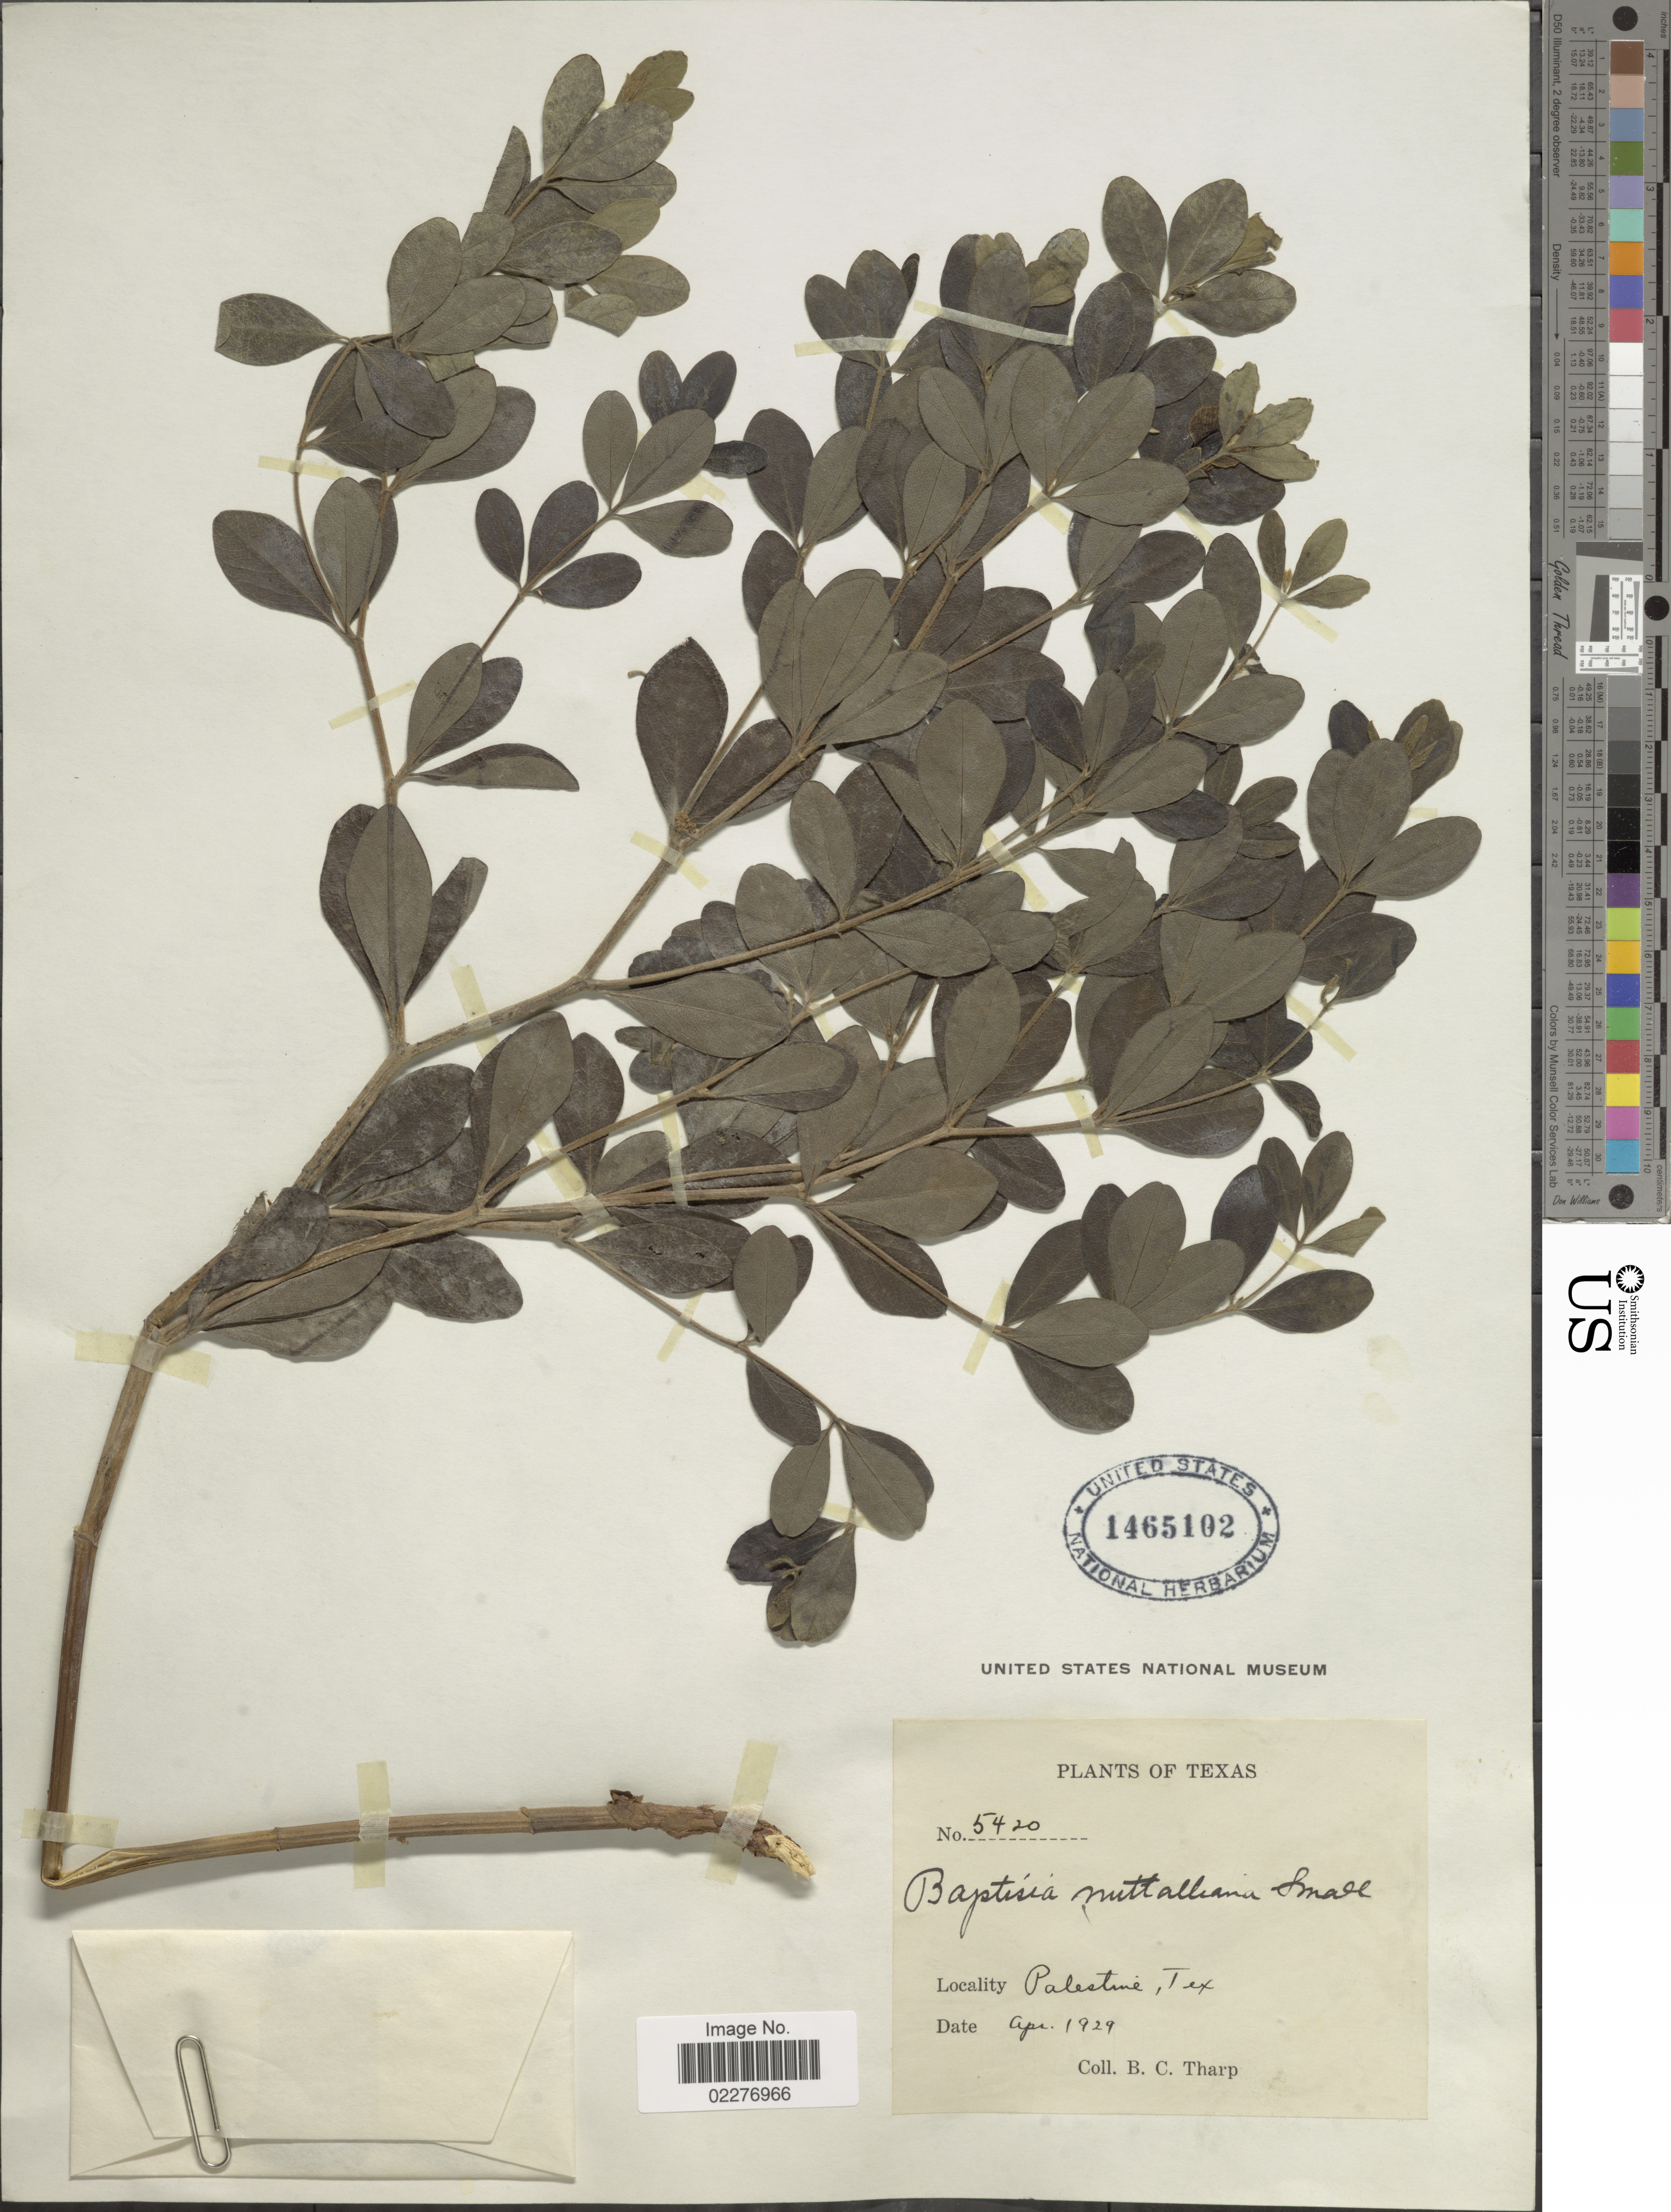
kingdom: Plantae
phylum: Tracheophyta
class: Magnoliopsida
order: Fabales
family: Fabaceae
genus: Baptisia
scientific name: Baptisia nuttalliana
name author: Small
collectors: B. C. Tharp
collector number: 5420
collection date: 1929-04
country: United States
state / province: Texas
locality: Palestine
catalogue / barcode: US 1465102